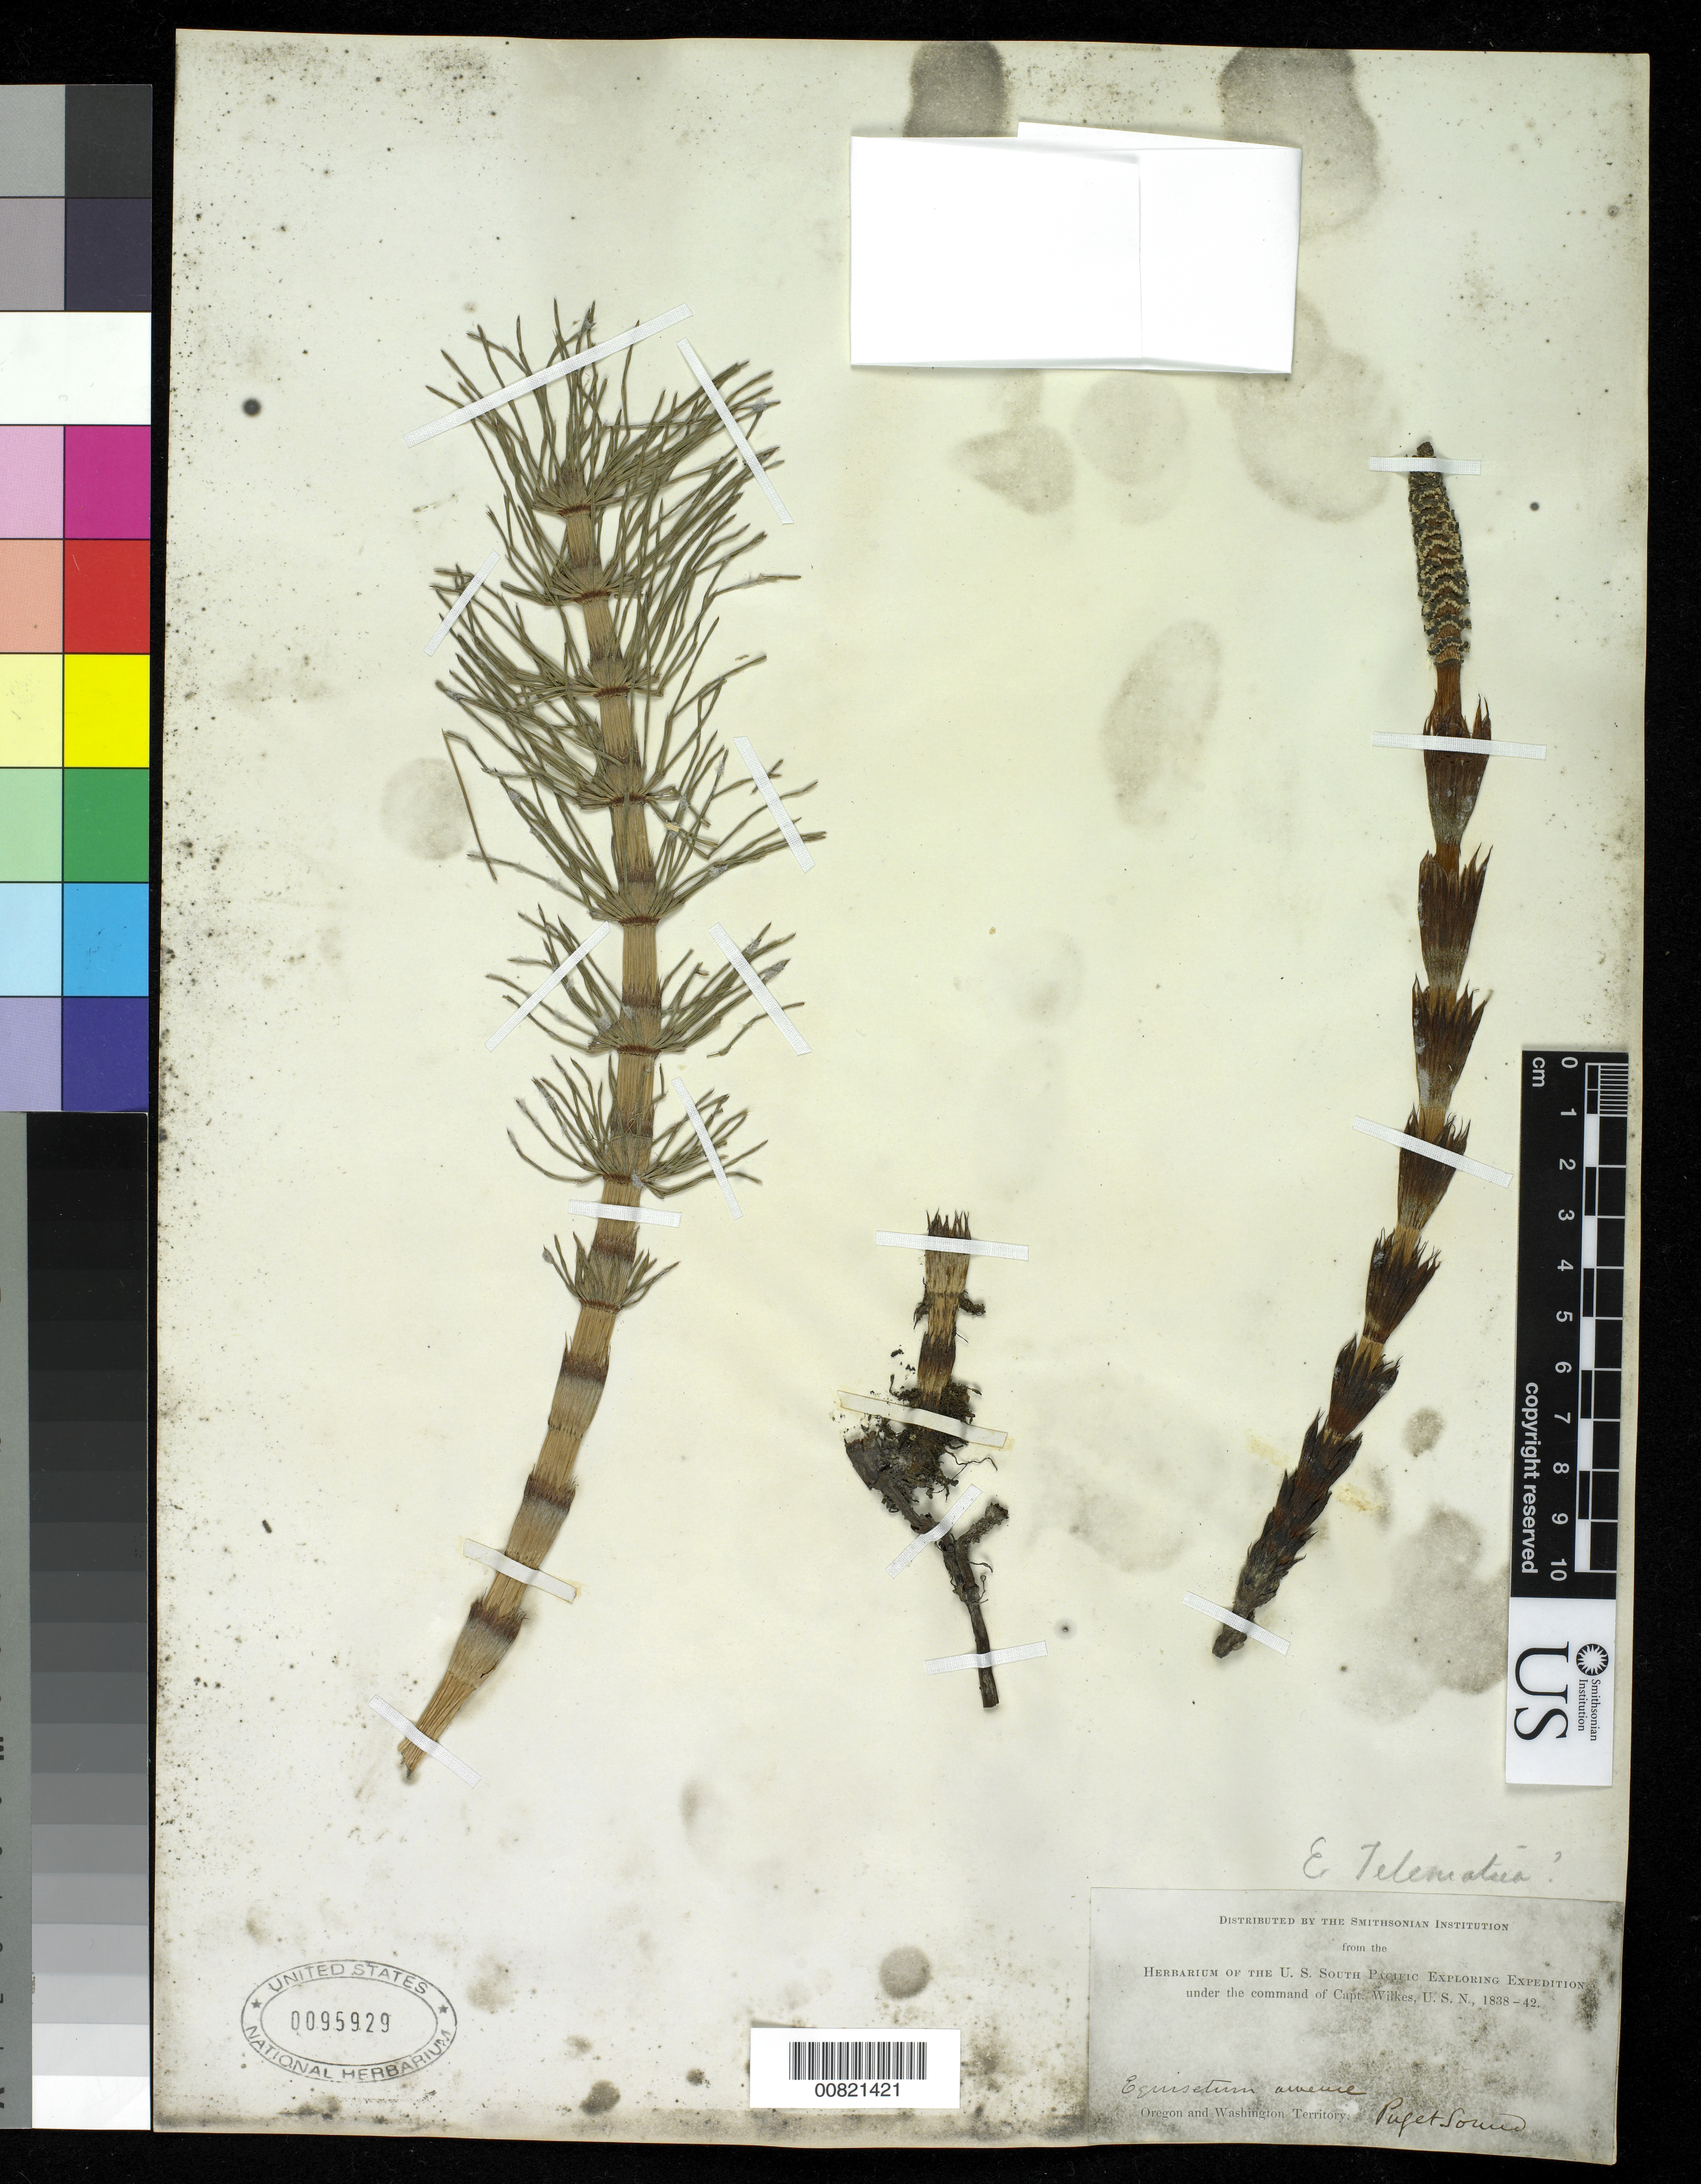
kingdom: Plantae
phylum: Tracheophyta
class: Polypodiopsida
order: Equisetales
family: Equisetaceae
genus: Equisetum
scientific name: Equisetum arvense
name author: L.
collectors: Wilkes Explor. Exped.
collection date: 1838/1842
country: United States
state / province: Washington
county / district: King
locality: Puget Sound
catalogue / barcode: US 95929